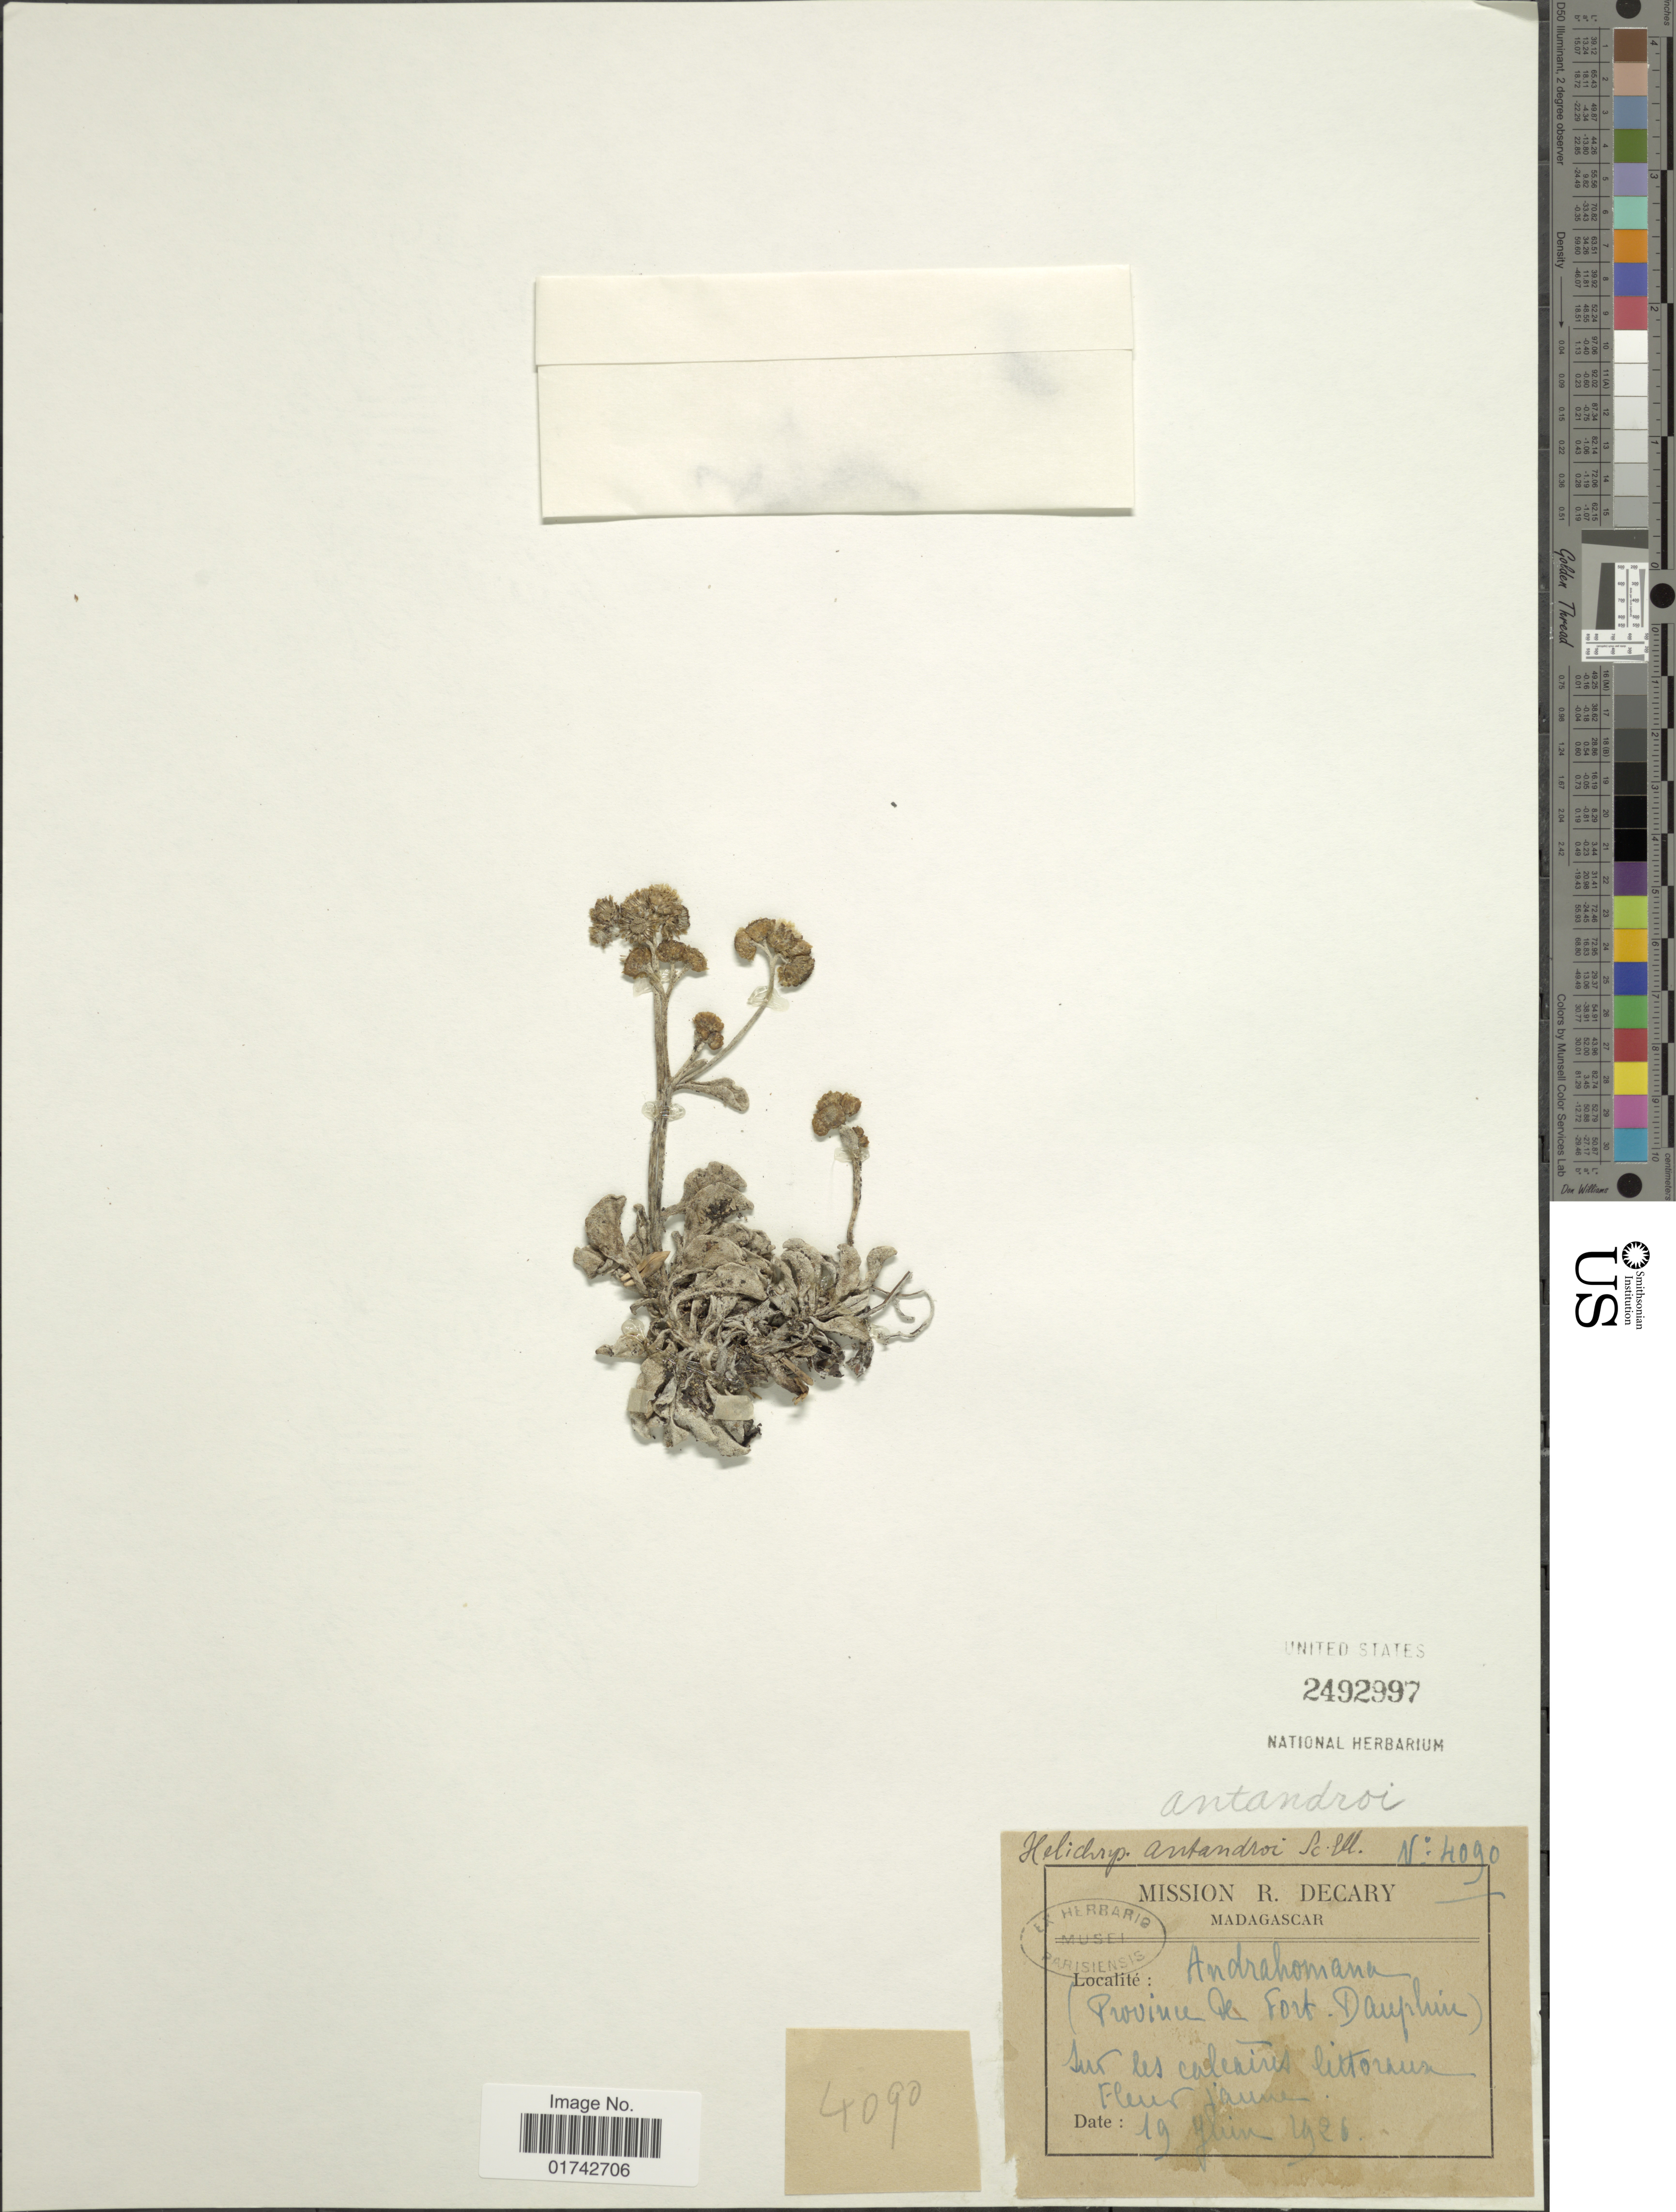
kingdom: Plantae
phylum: Tracheophyta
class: Magnoliopsida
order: Asterales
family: Asteraceae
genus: Helichrysum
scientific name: Helichrysum antandroi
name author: Scott Elliot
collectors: R. Decary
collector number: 4090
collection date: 1926-06-19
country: Madagascar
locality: Andrahomana (Province de Fort Dauphine)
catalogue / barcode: US 2492997